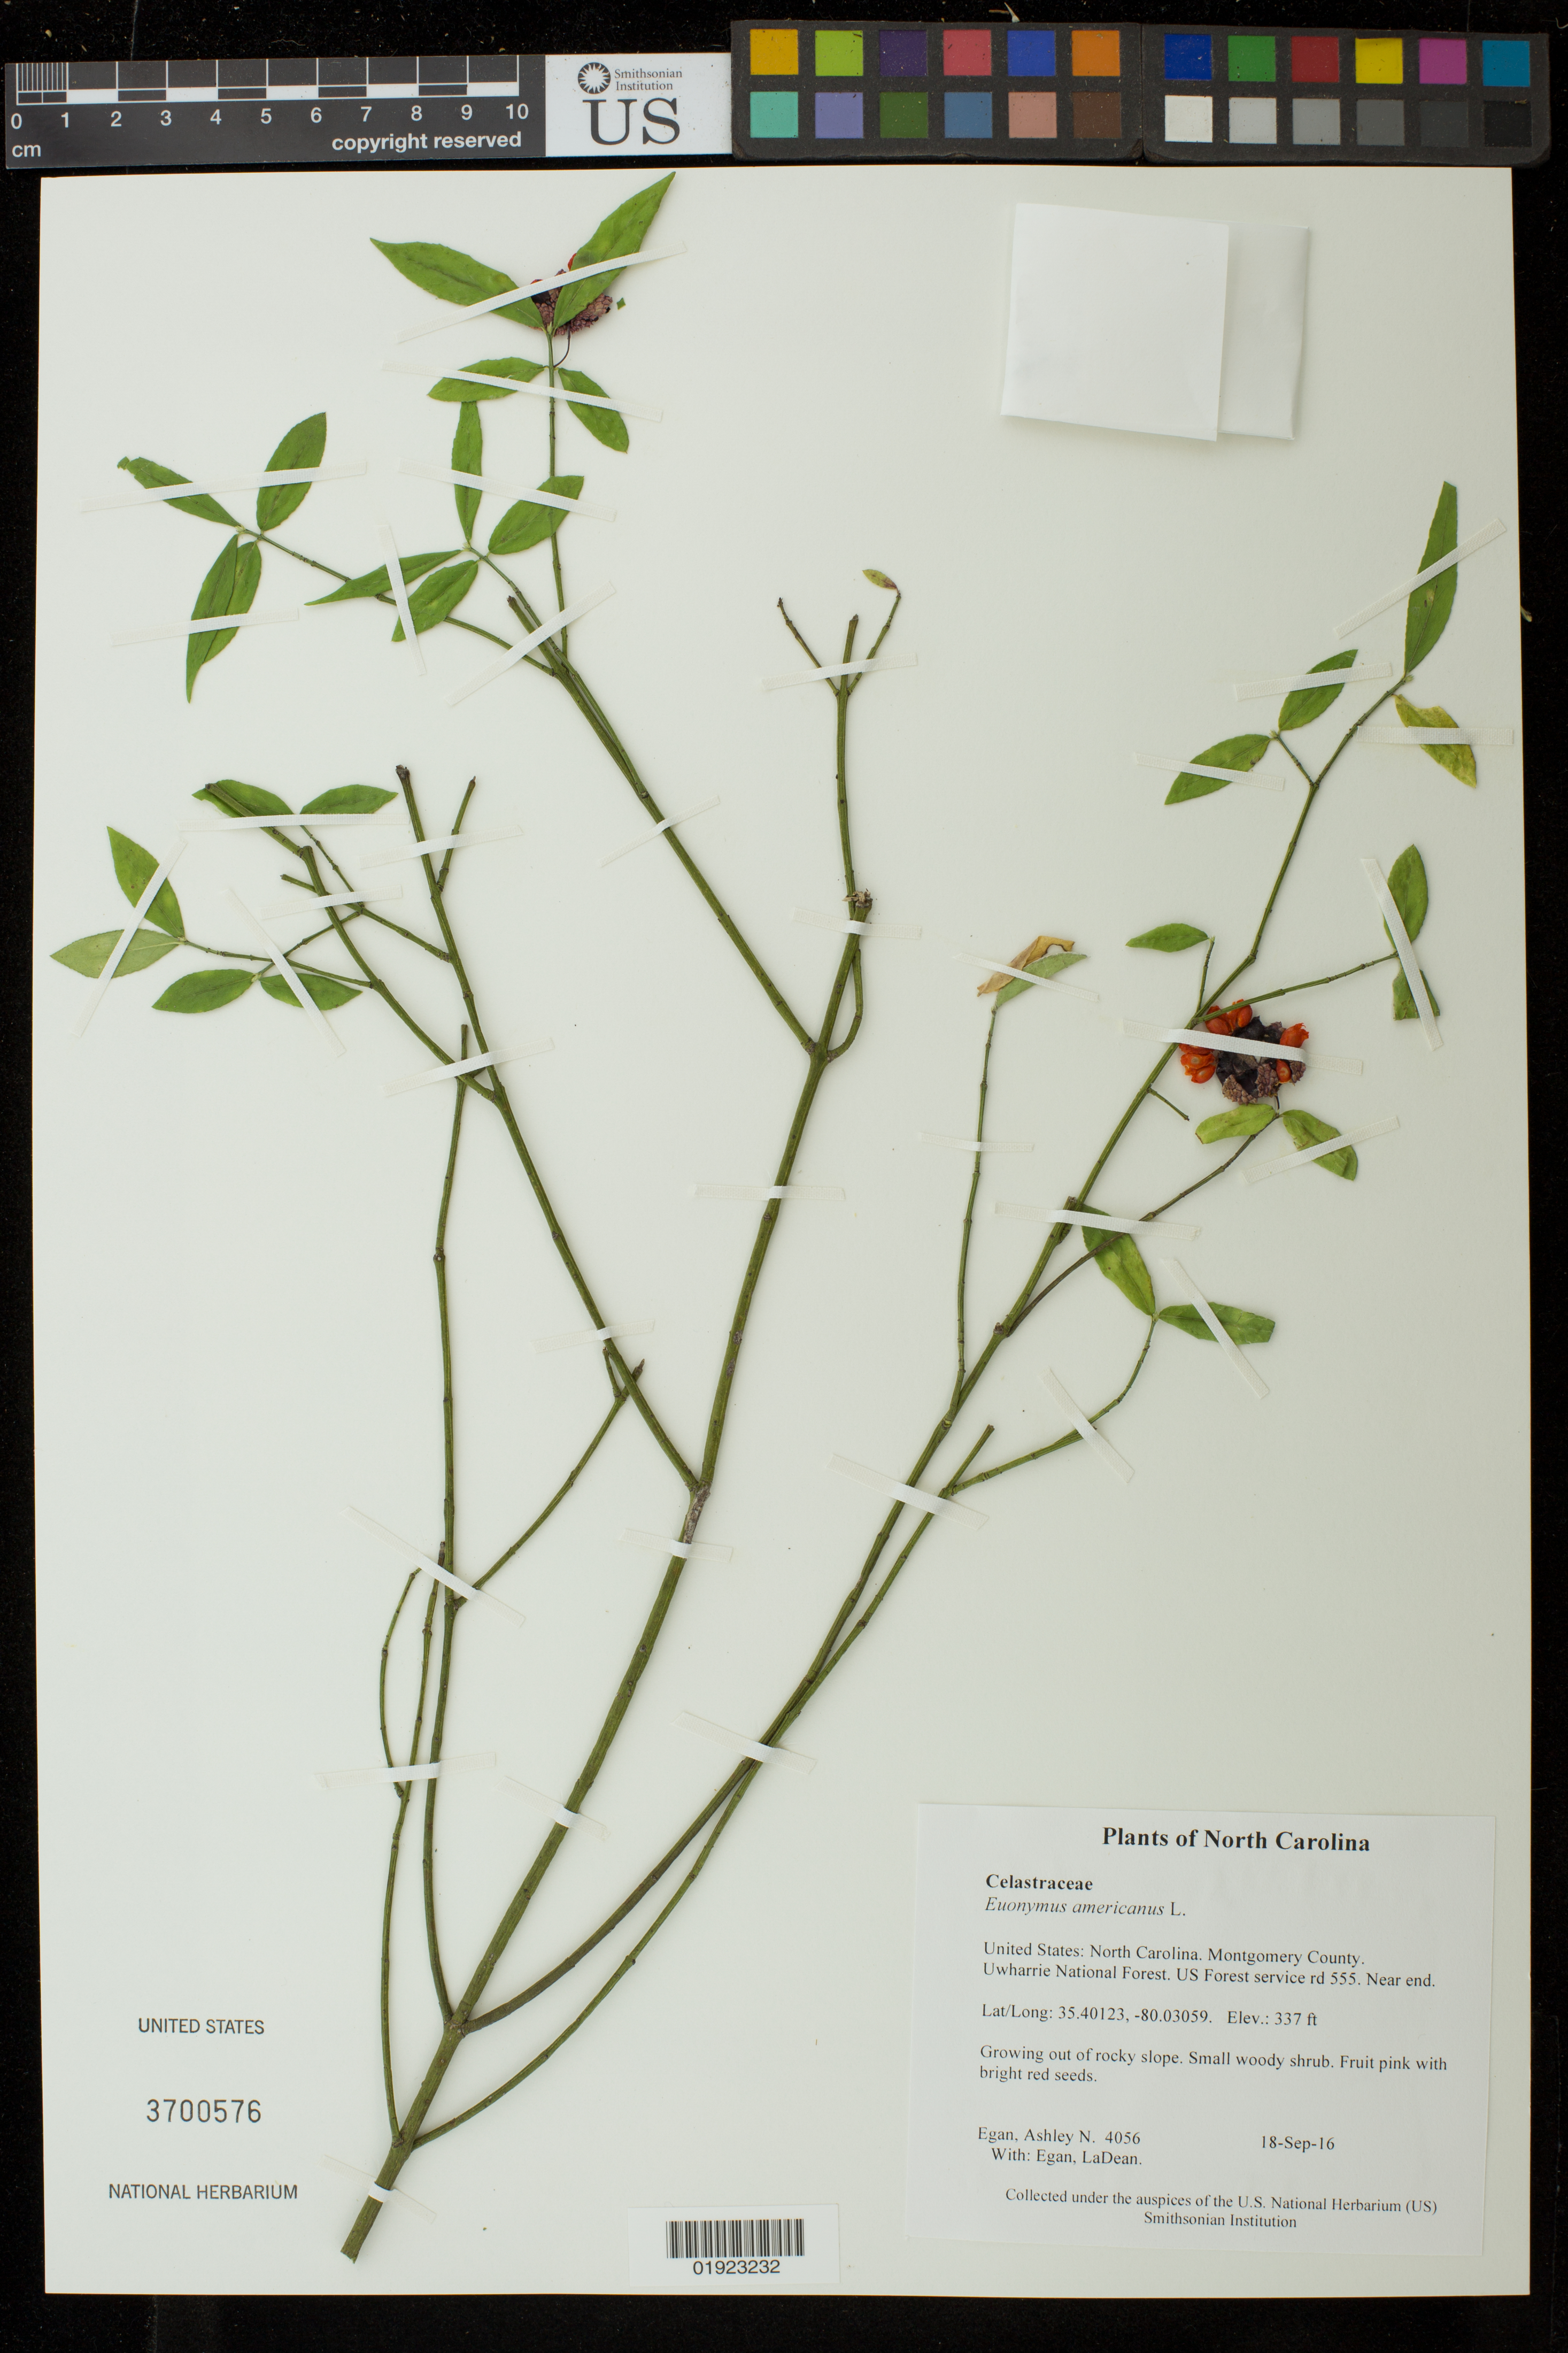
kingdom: Plantae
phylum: Tracheophyta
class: Magnoliopsida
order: Celastrales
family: Celastraceae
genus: Euonymus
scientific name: Euonymus americanus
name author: L.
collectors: A. N. Egan & L. Egan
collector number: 4056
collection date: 2016-09-18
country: United States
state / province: North Carolina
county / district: Montgomery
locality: Uwharrie National Forest. US Forest service rd 555. Near end.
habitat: Growing out of rocky slope.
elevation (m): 103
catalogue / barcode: US 3700576